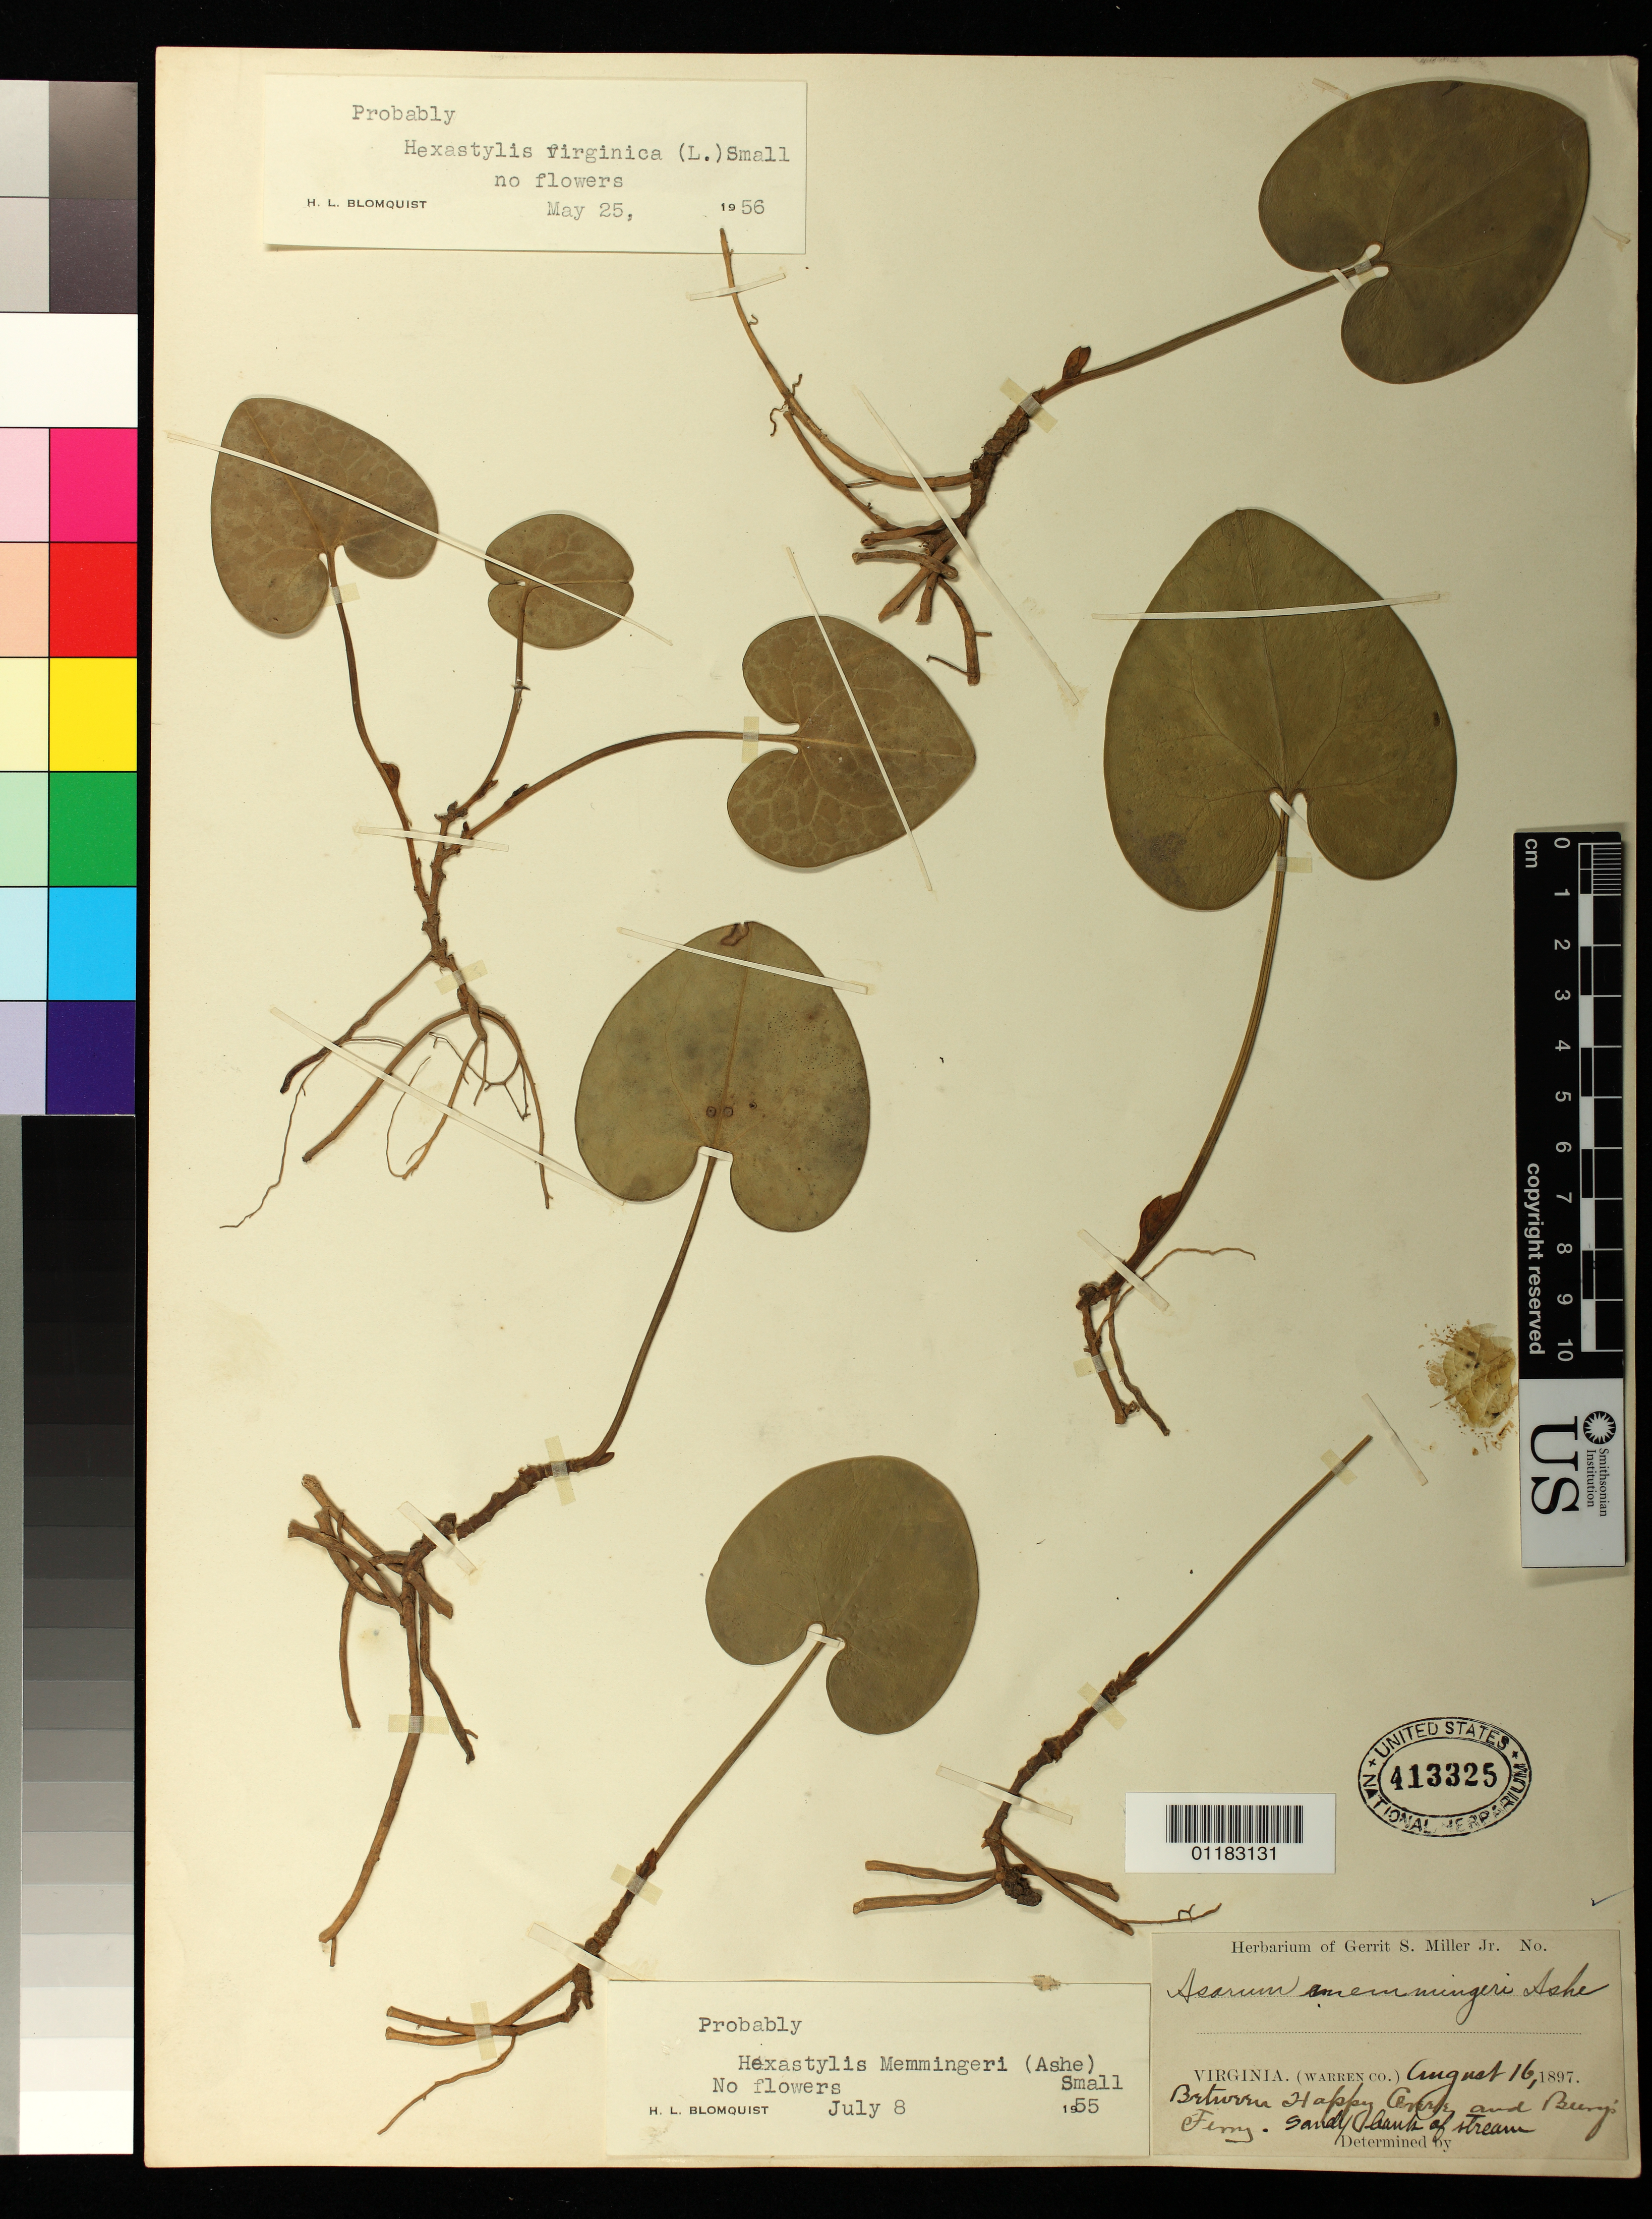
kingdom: Plantae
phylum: Tracheophyta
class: Magnoliopsida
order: Piperales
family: Aristolochiaceae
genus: Hexastylis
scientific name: Hexastylis virginica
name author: (L.) Small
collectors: G. S. Miller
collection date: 1897-08-16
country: United States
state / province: Virginia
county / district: Warren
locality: Warren County: Between Happy Creek and Berry's Ferry.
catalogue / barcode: US 413325